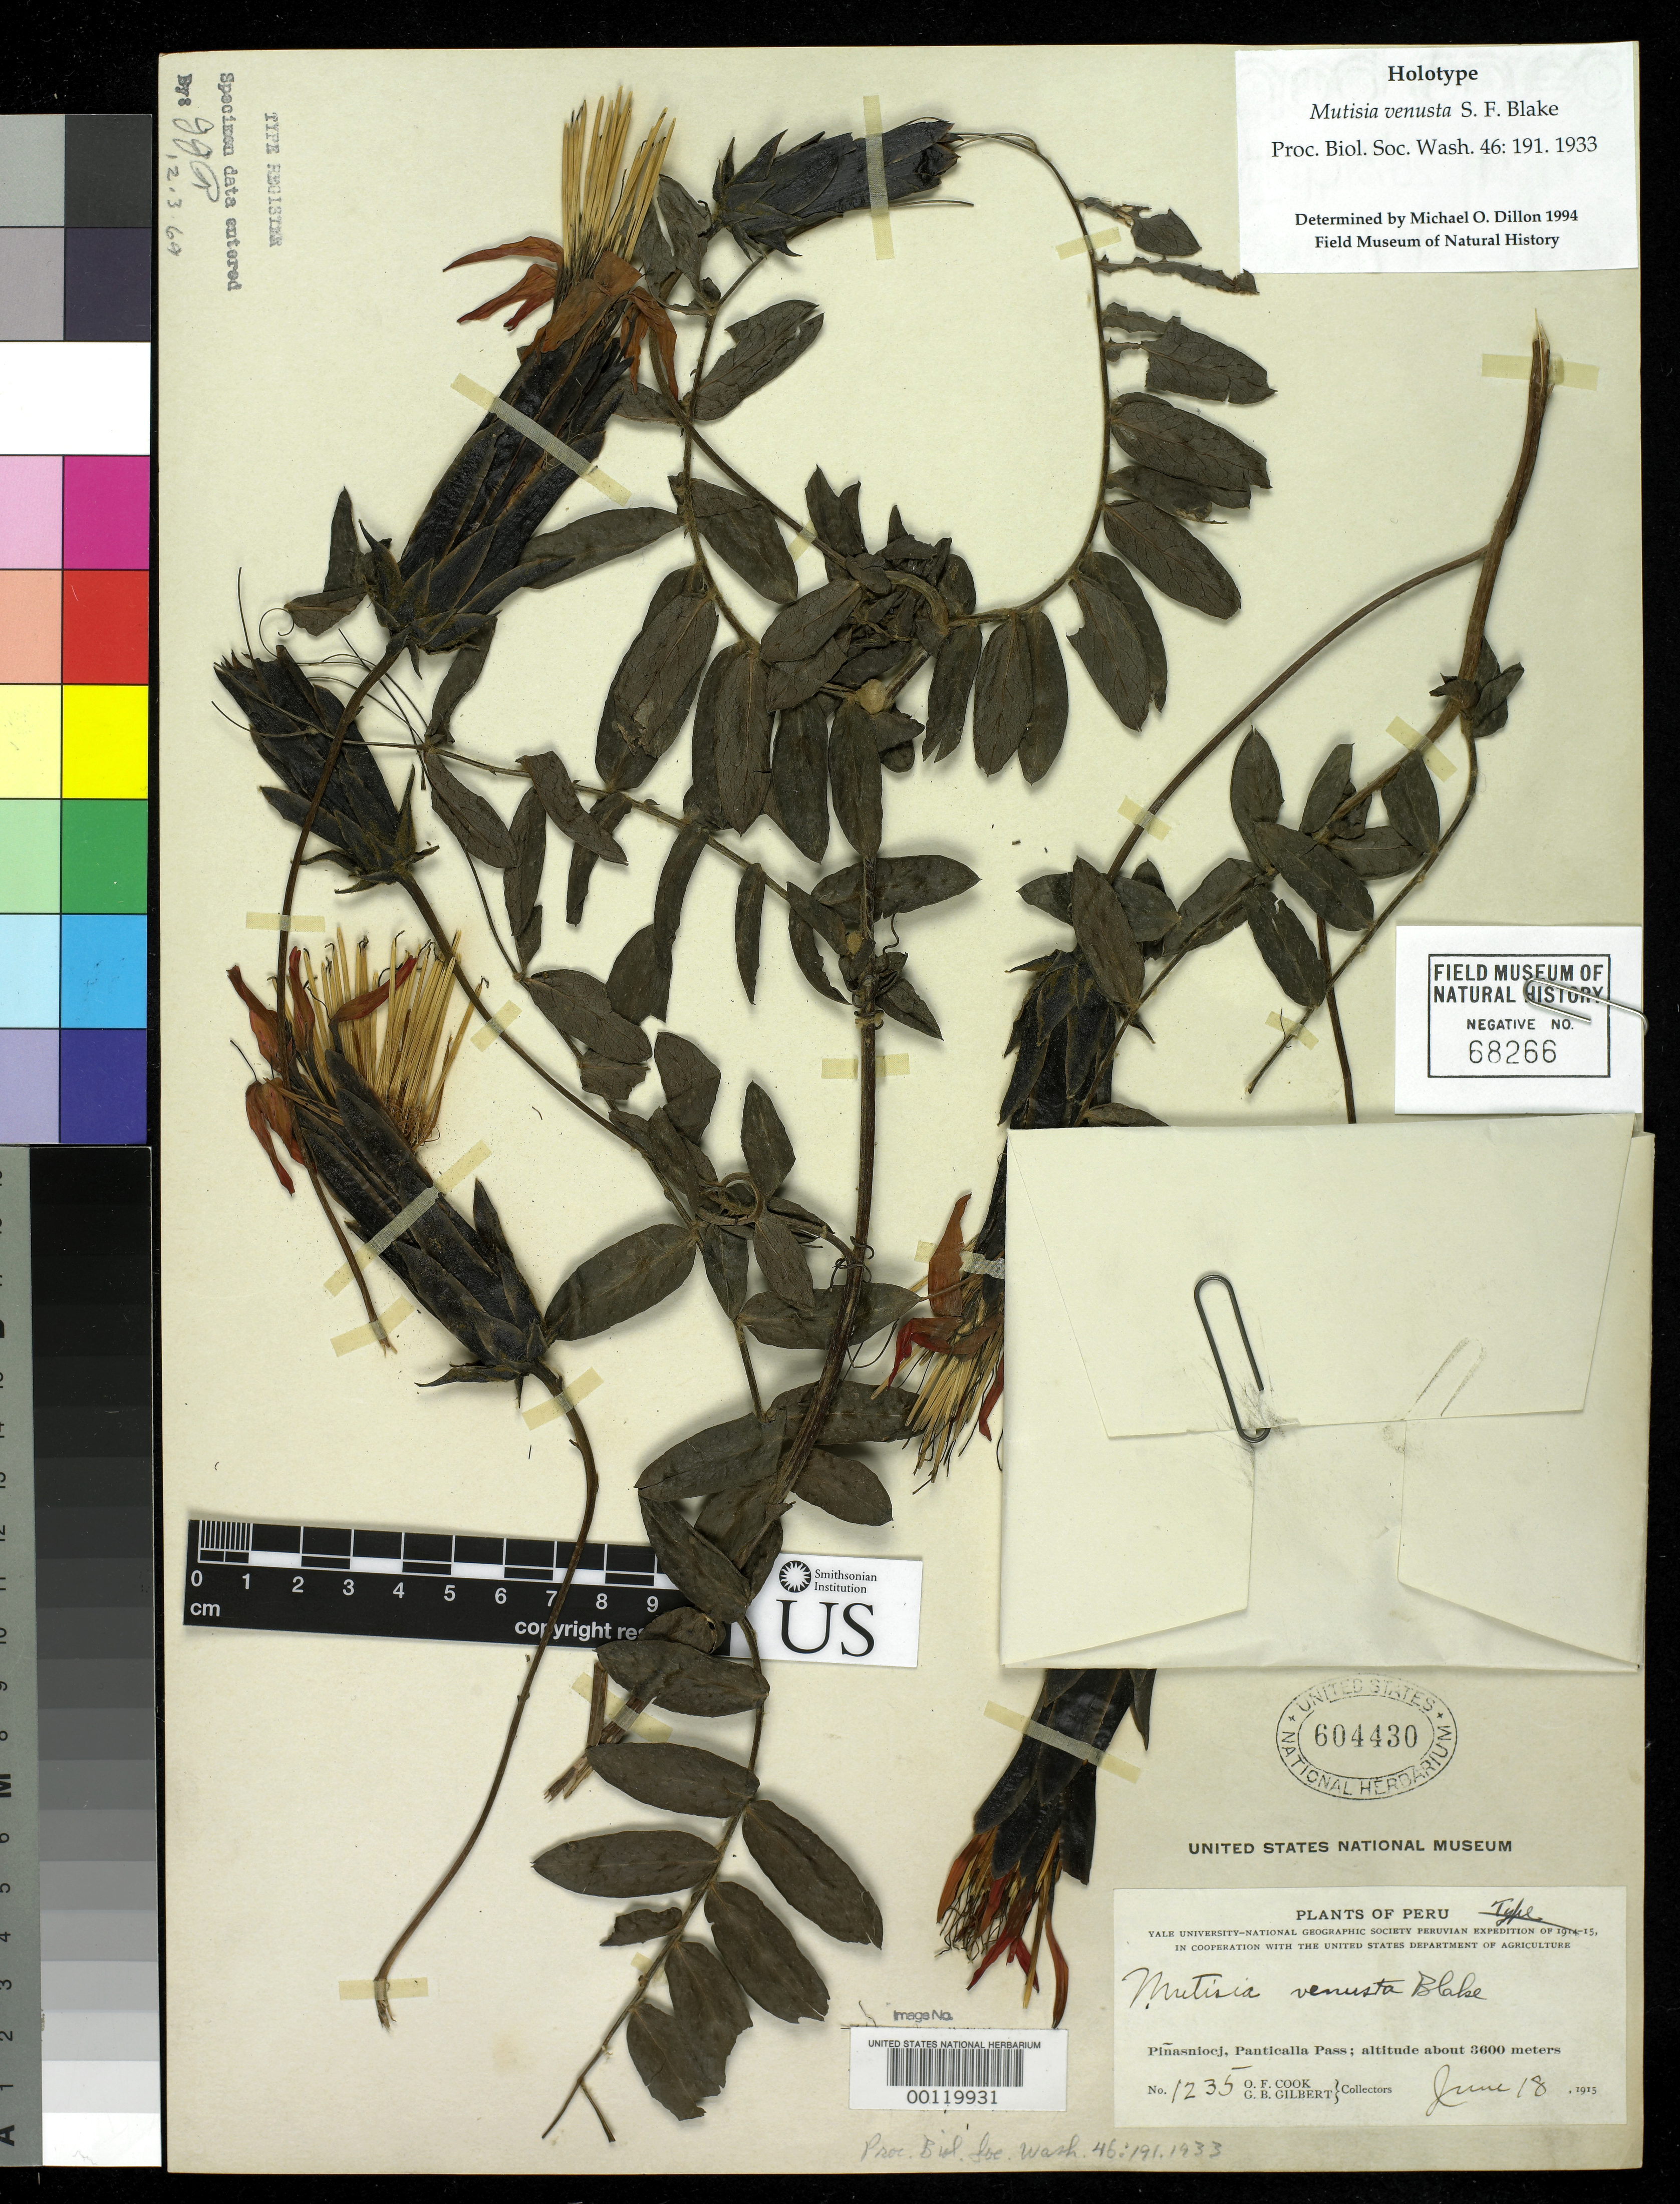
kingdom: Plantae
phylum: Tracheophyta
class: Magnoliopsida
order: Asterales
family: Asteraceae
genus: Mutisia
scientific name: Mutisia venusta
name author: S.F. Blake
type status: Holotype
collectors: O. F. Cook & G. B. Gilbert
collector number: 1235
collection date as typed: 18 Jun 1915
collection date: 1915-06-18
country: Peru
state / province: Cusco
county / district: Cusco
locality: Pinasniocj, Panticalla Pass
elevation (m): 3600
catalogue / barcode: US 604430